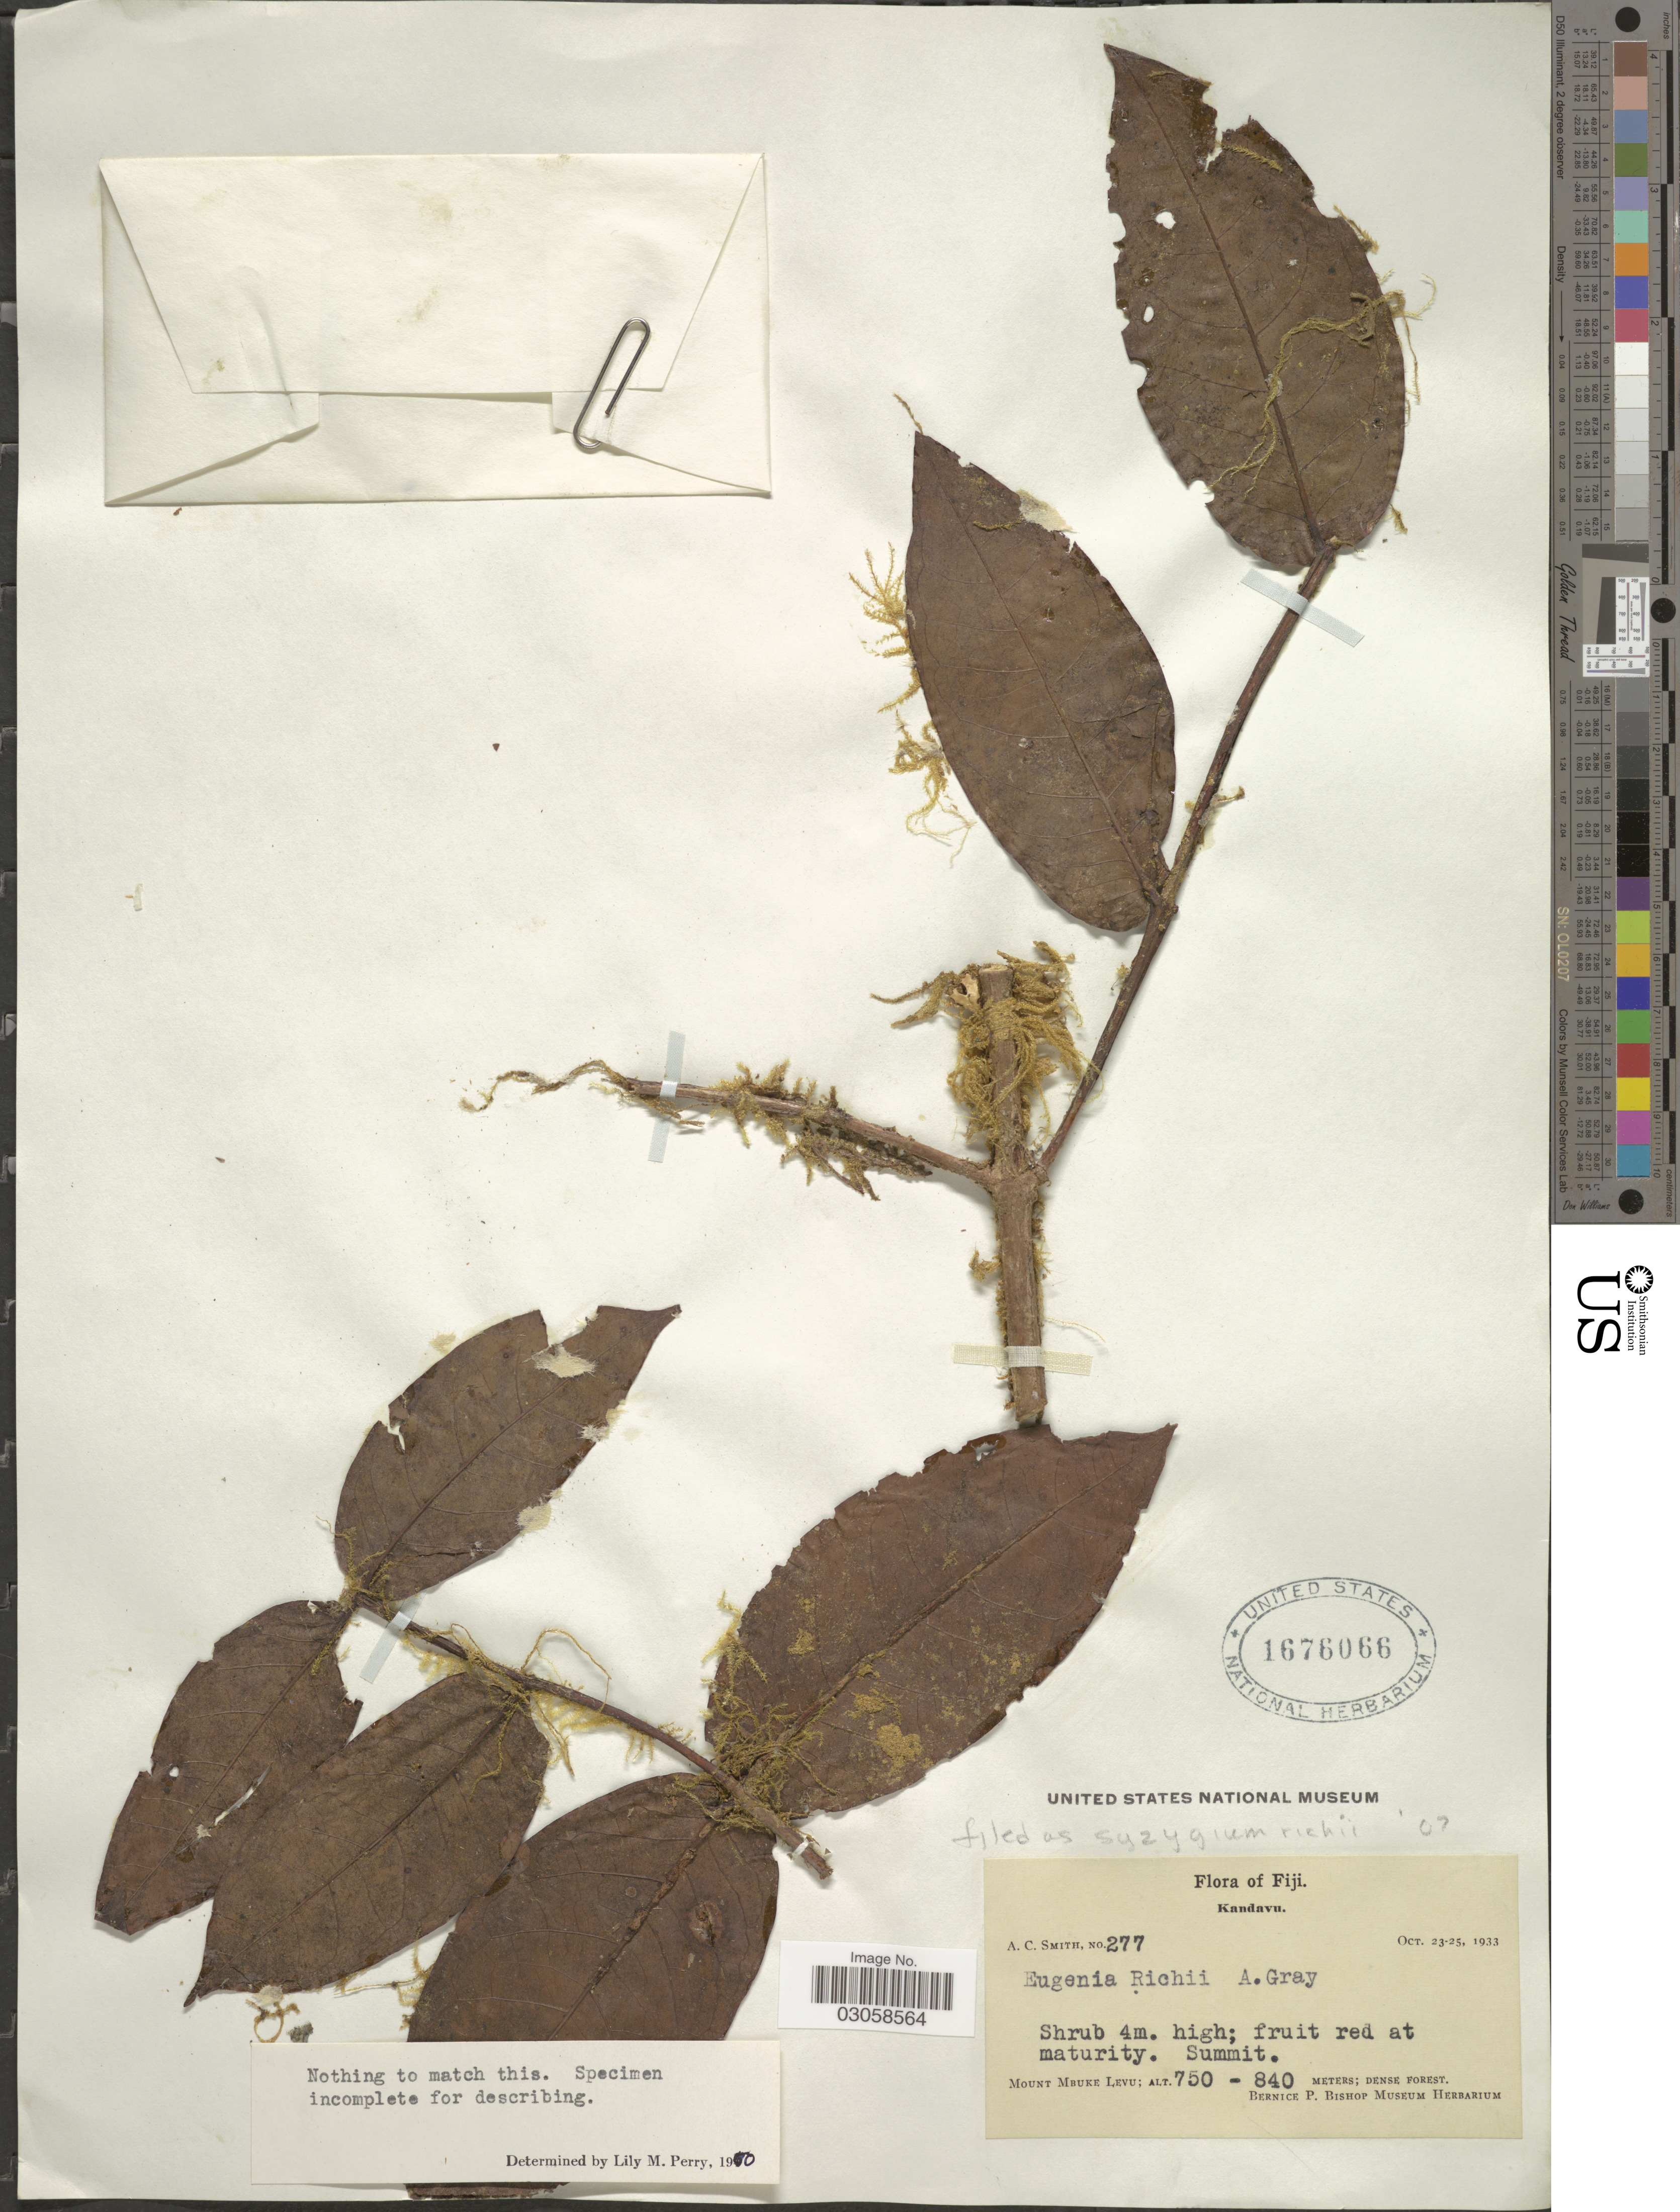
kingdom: Plantae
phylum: Tracheophyta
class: Magnoliopsida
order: Myrtales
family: Myrtaceae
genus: Syzygium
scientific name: Syzygium richii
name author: (A. Gray) Merr. & L.M. Perry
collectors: A. C. Smith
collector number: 277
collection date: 1933-10-23/1933-10-25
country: Fiji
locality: Kandavu. Summit. Mount Mbuke Levu.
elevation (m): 750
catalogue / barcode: US 1676066